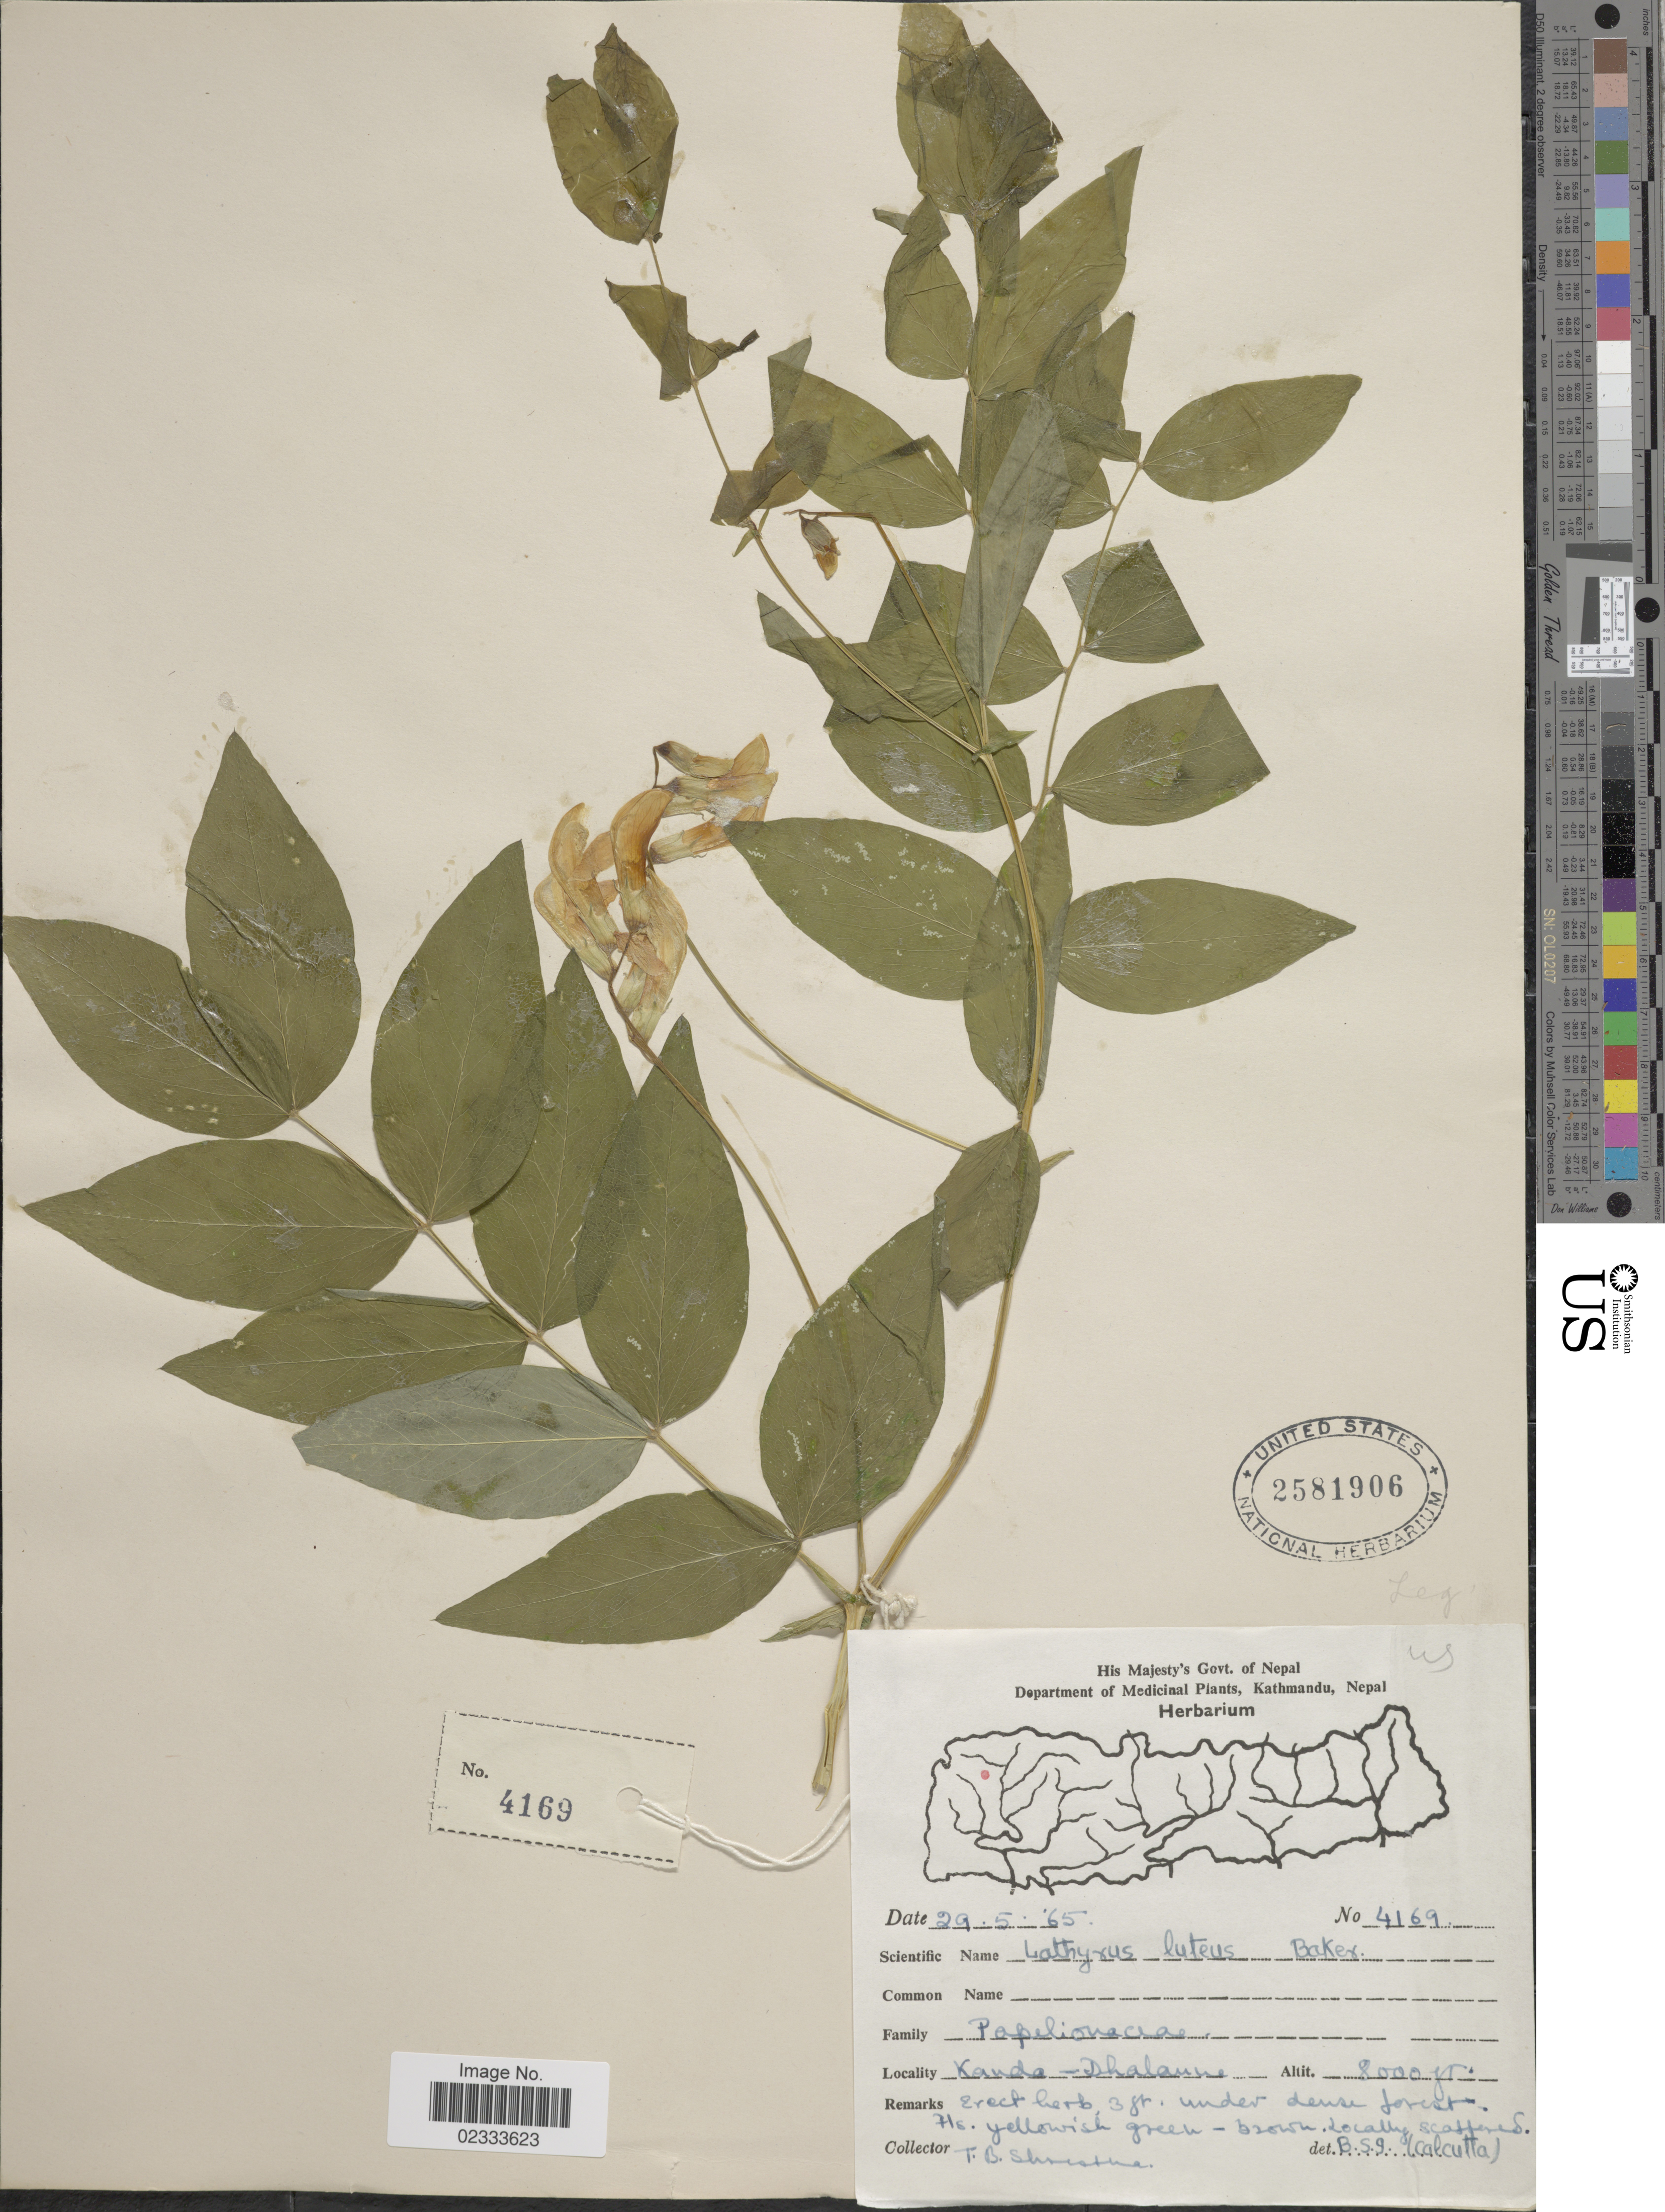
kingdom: Plantae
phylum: Tracheophyta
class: Magnoliopsida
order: Fabales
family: Fabaceae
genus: Lathyrus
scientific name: Lathyrus luteus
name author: Moench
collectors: T. B. Shrestha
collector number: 4169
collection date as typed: Transcribed d/m/y: 29/5/65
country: Nepal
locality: Kathmandu, Kanda-Dhalaune [interpreted]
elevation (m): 2438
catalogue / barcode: US 2581906